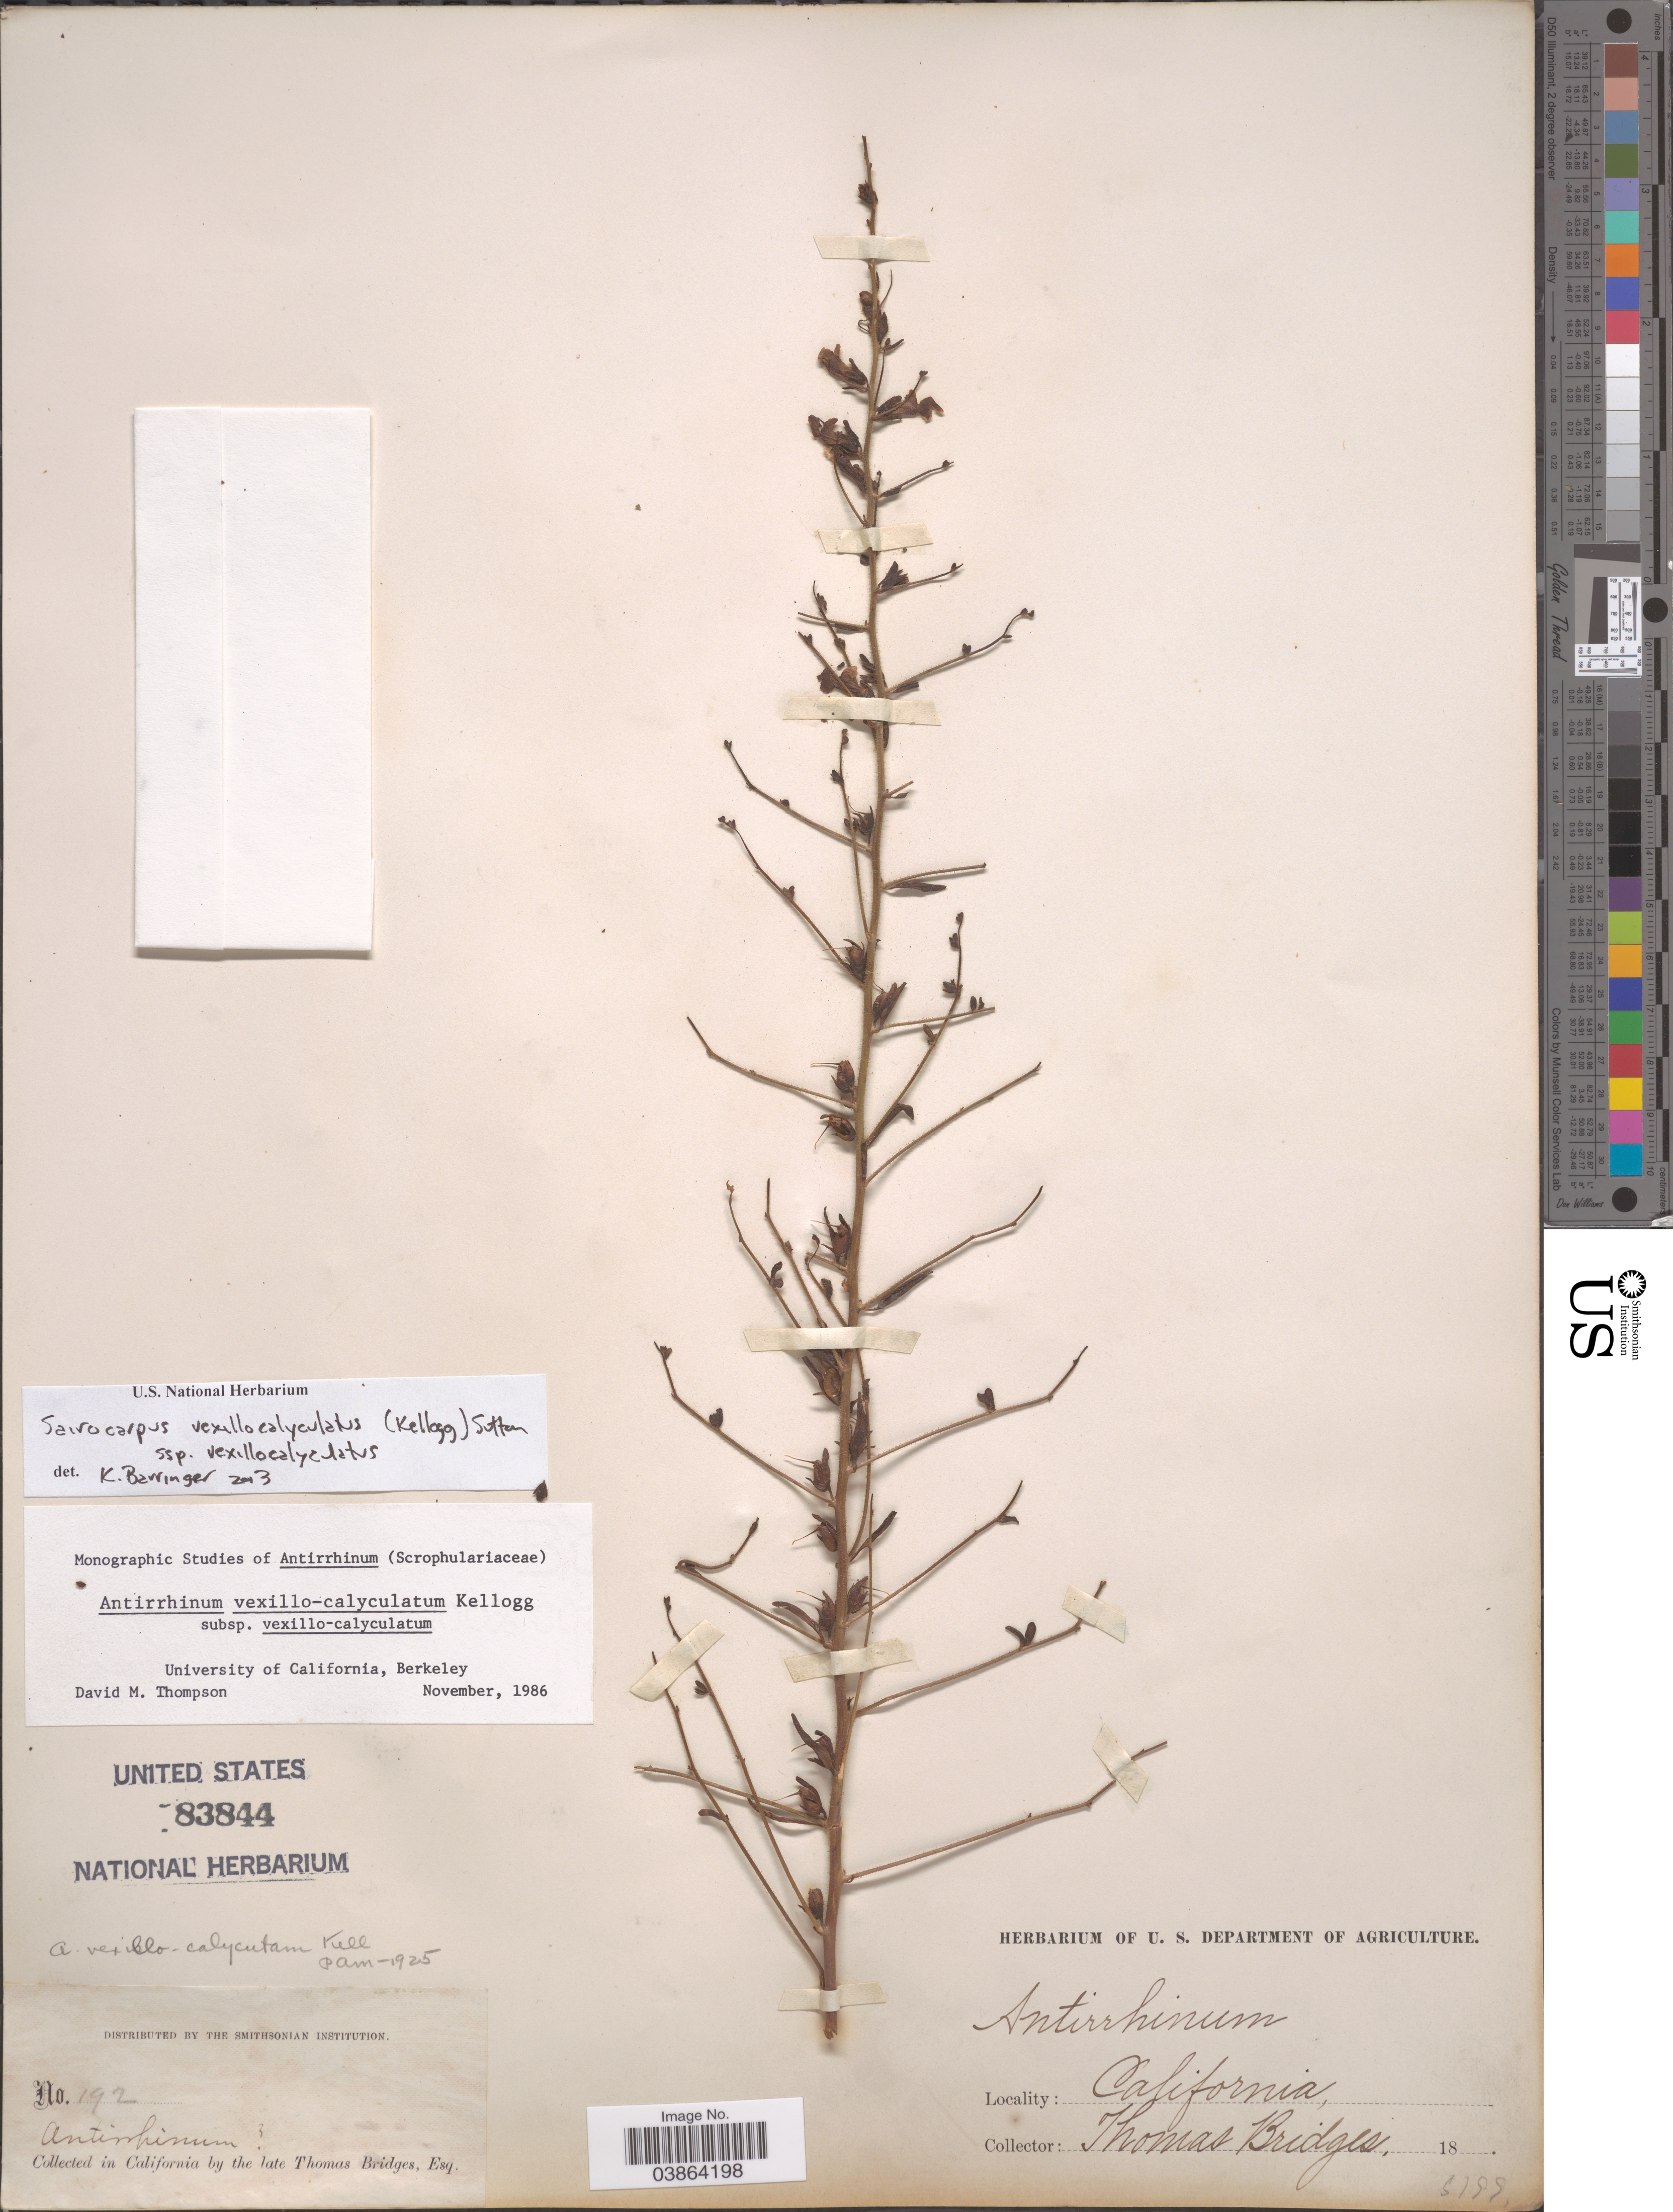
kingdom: Plantae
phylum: Tracheophyta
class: Magnoliopsida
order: Lamiales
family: Plantaginaceae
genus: Sairocarpus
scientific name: Sairocarpus vexillocalyculatus (Kellogg) D.A. Sutton subsp. vexillocalyculatus, ined. 2013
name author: (Kellogg) D.A. Sutton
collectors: T. Bridges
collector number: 192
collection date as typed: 18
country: United States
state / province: California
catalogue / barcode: US 83844